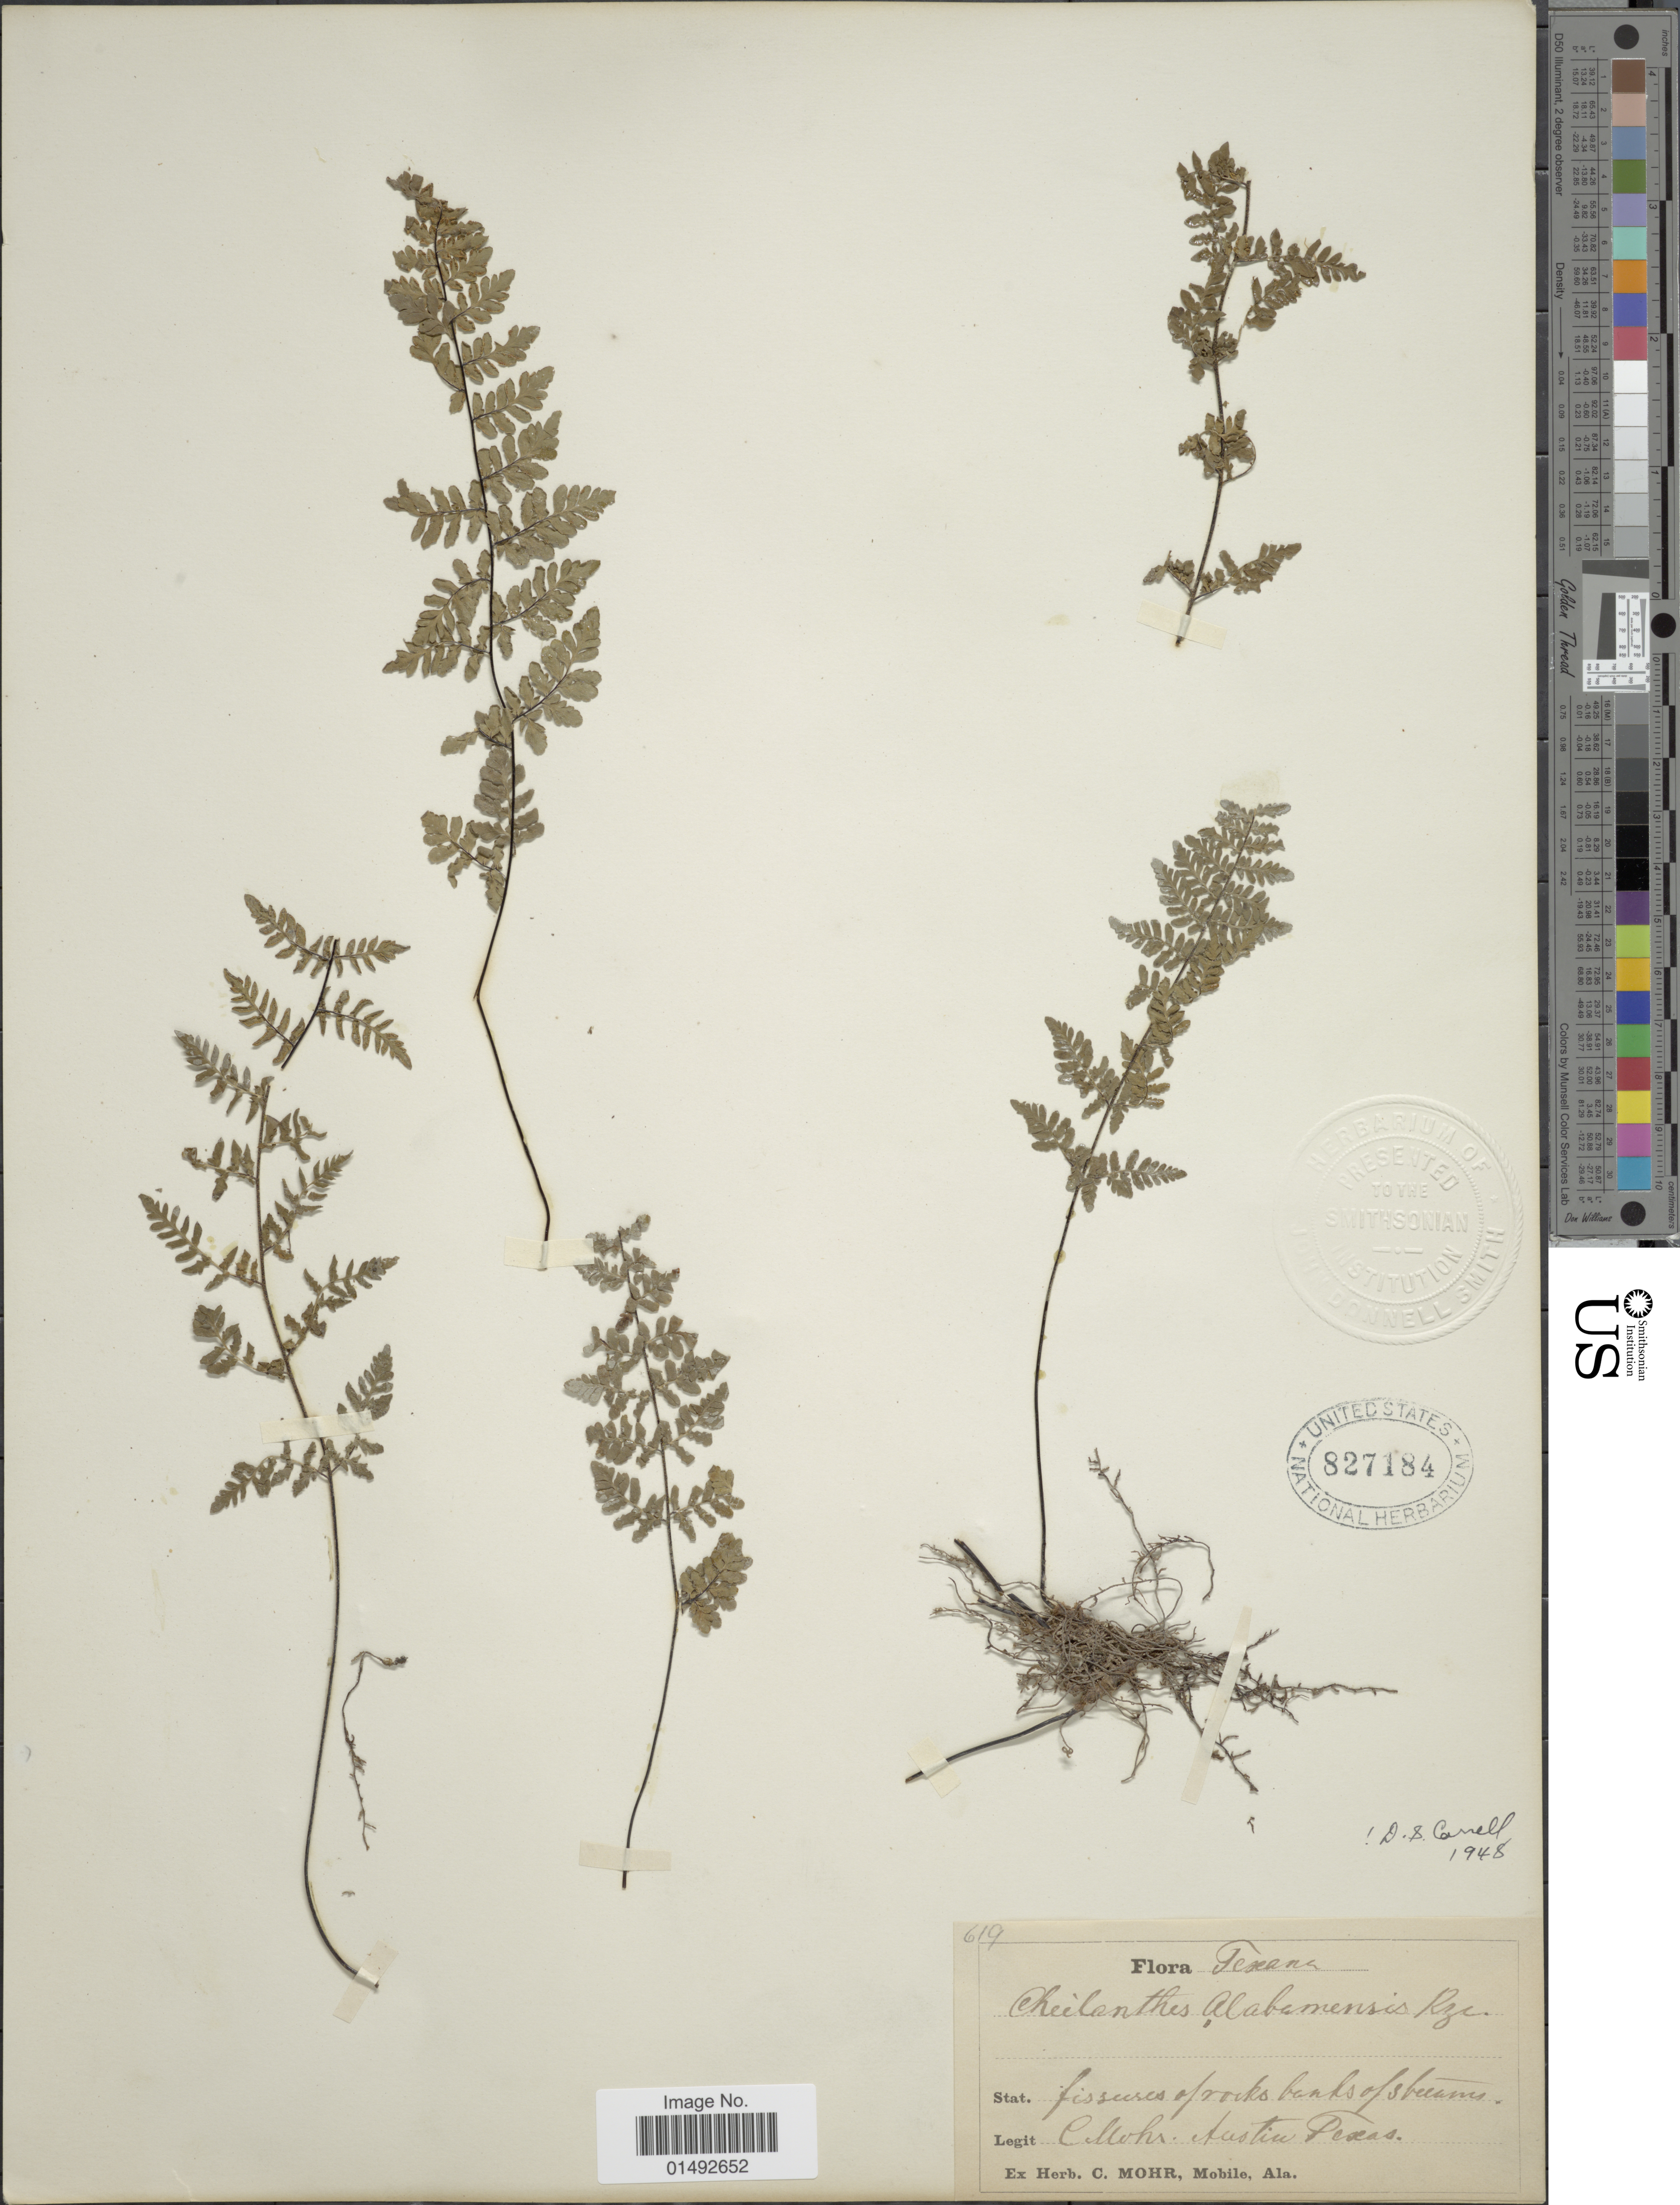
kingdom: Plantae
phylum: Tracheophyta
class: Polypodiopsida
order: Polypodiales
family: Pteridaceae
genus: Myriopteris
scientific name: Myriopteris alabamensis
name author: (Buckley) Grusz & Windham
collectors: C. T. Mohr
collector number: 619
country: United States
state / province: Texas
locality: Fissures of rocks banks of streams, Austin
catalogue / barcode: US 827184